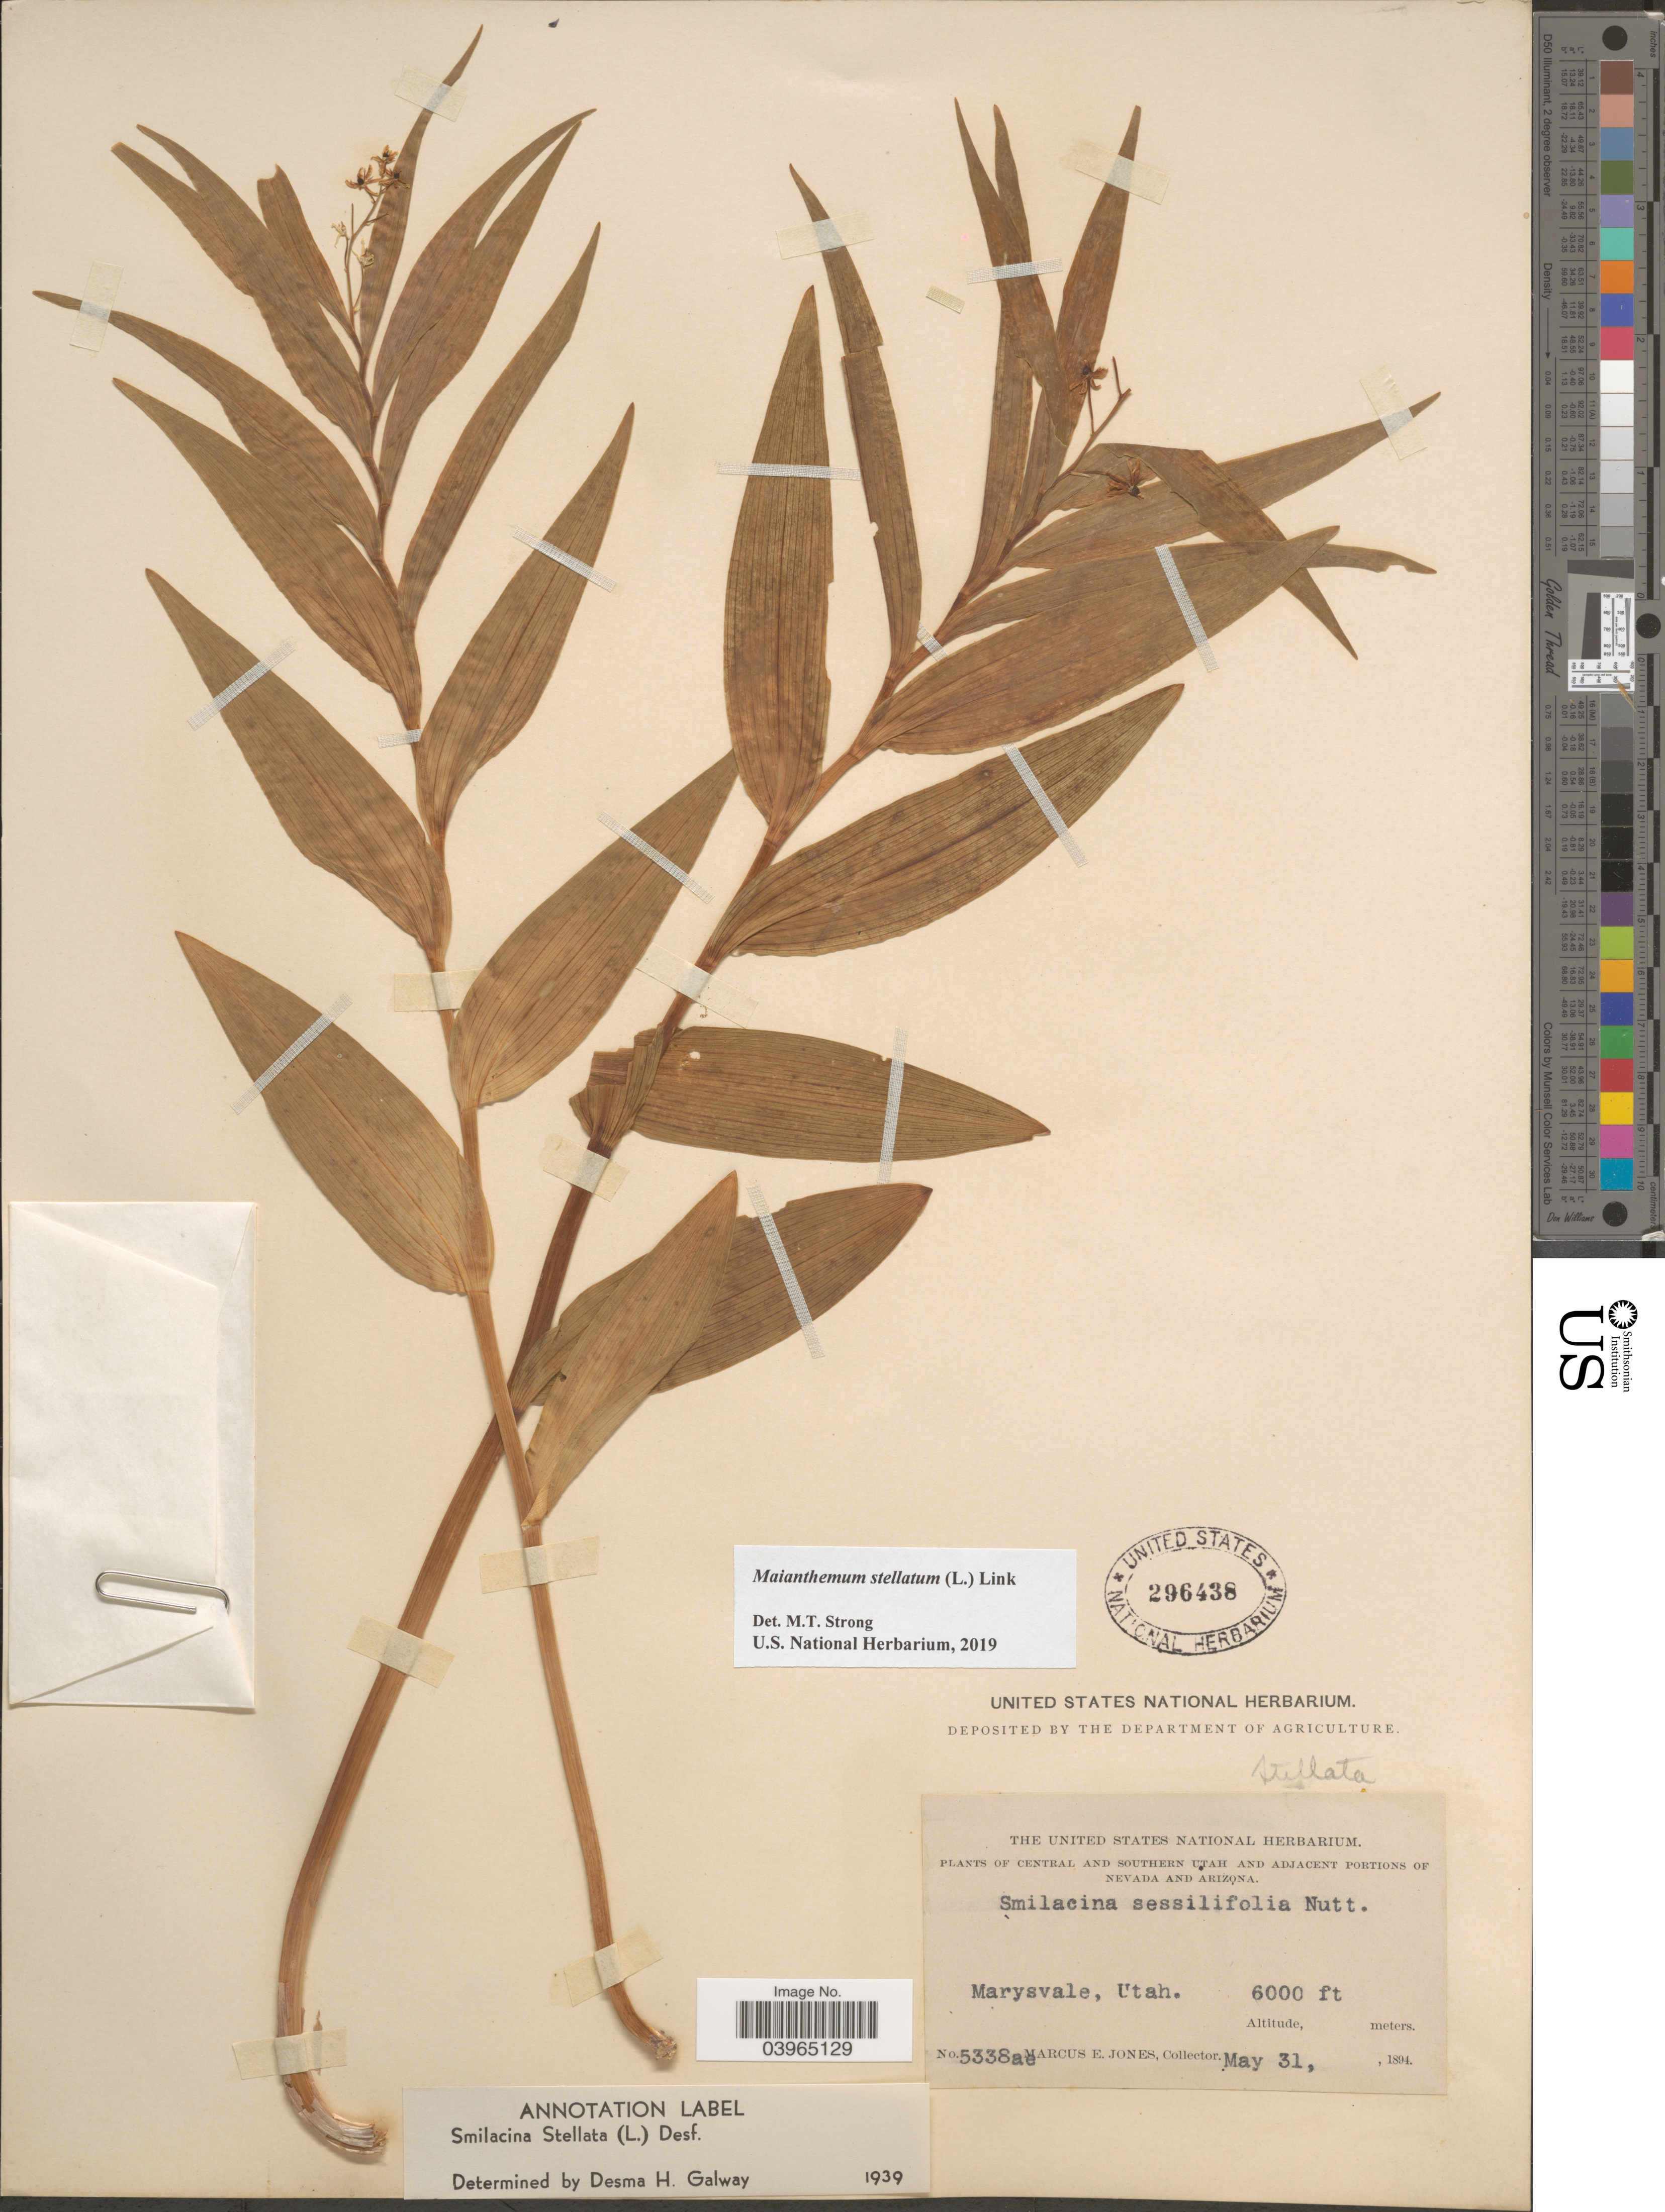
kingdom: Plantae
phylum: Tracheophyta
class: Liliopsida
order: Asparagales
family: Asparagaceae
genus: Maianthemum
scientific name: Maianthemum stellatum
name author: (L.) Link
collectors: M. E. Jones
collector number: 5338ae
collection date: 1894-05-31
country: United States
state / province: Utah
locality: Central and Southern Utah. Marysvale.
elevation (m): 1829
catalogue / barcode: US 296438